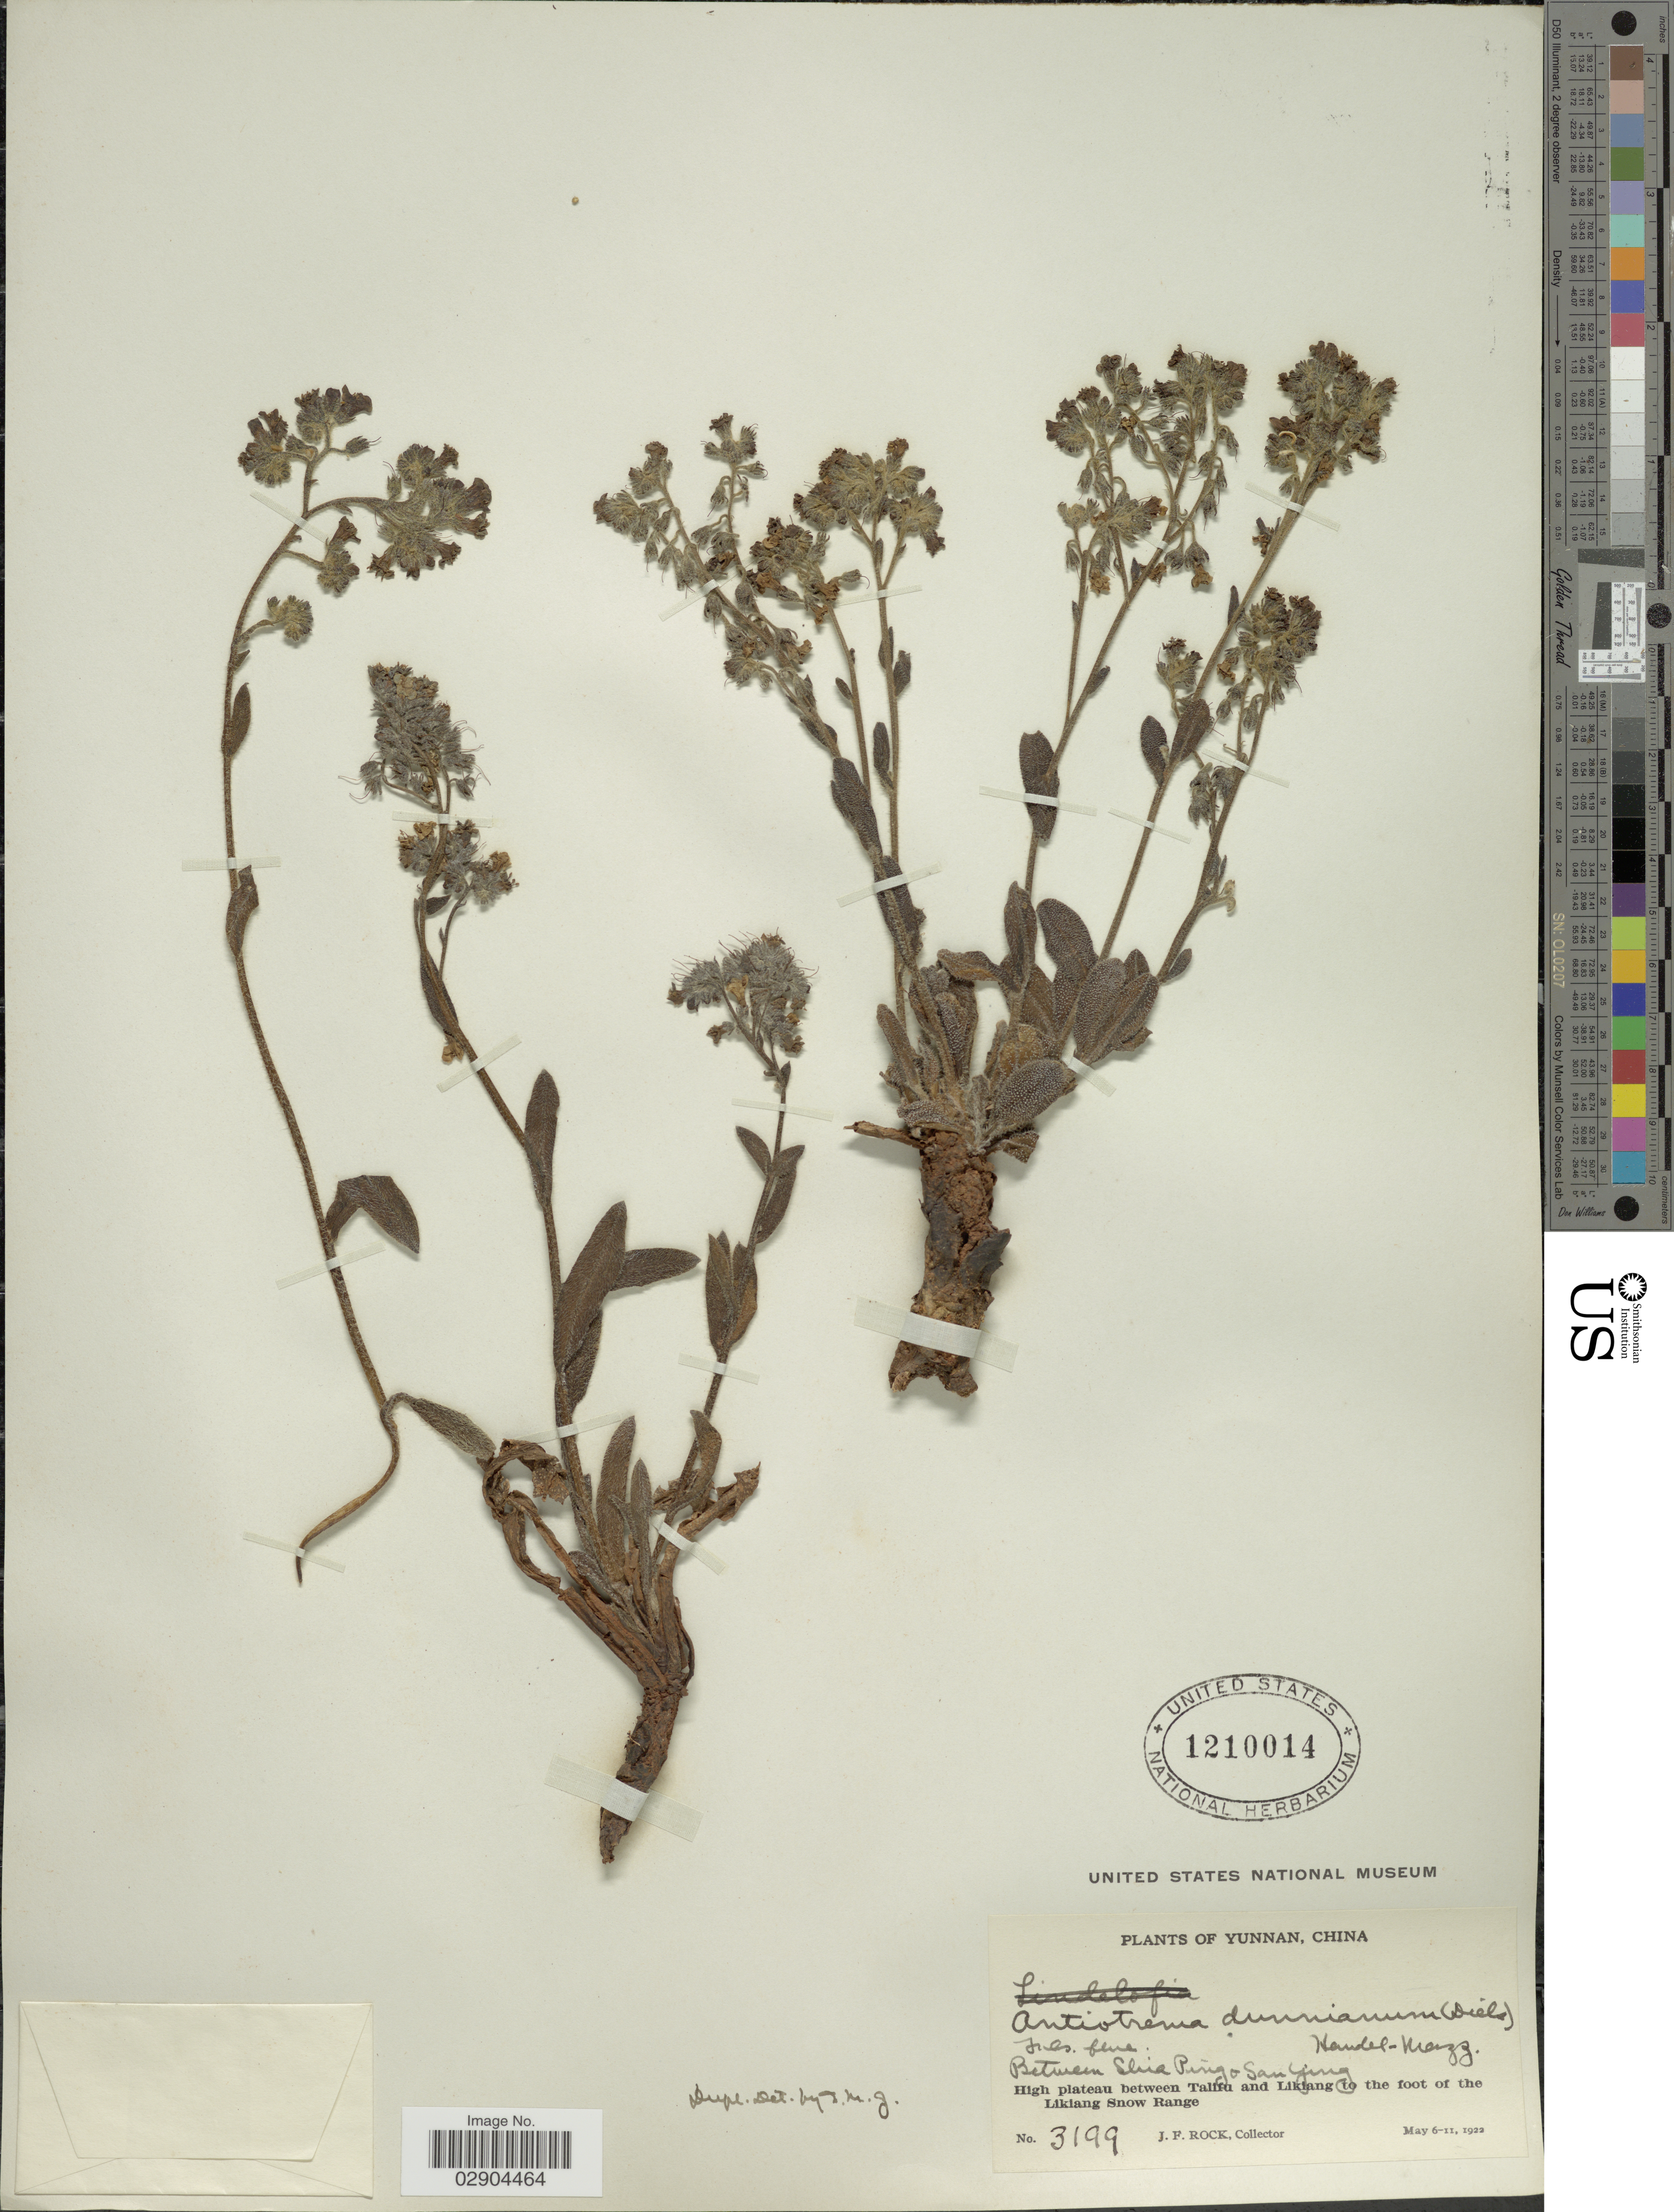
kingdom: Plantae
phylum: Tracheophyta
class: Magnoliopsida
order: Boraginales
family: Boraginaceae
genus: Antiotrema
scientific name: Antiotrema dunnianum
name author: (Diels) Hand.-Mazz.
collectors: J. Rock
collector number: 3199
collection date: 1922-05-06/1922-05-11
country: China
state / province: Yunnan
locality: Between Shia Pingo San Ying. High plateau between Talifu and Likiang to the foot of the Likiang Snow Range.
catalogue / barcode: US 1210014